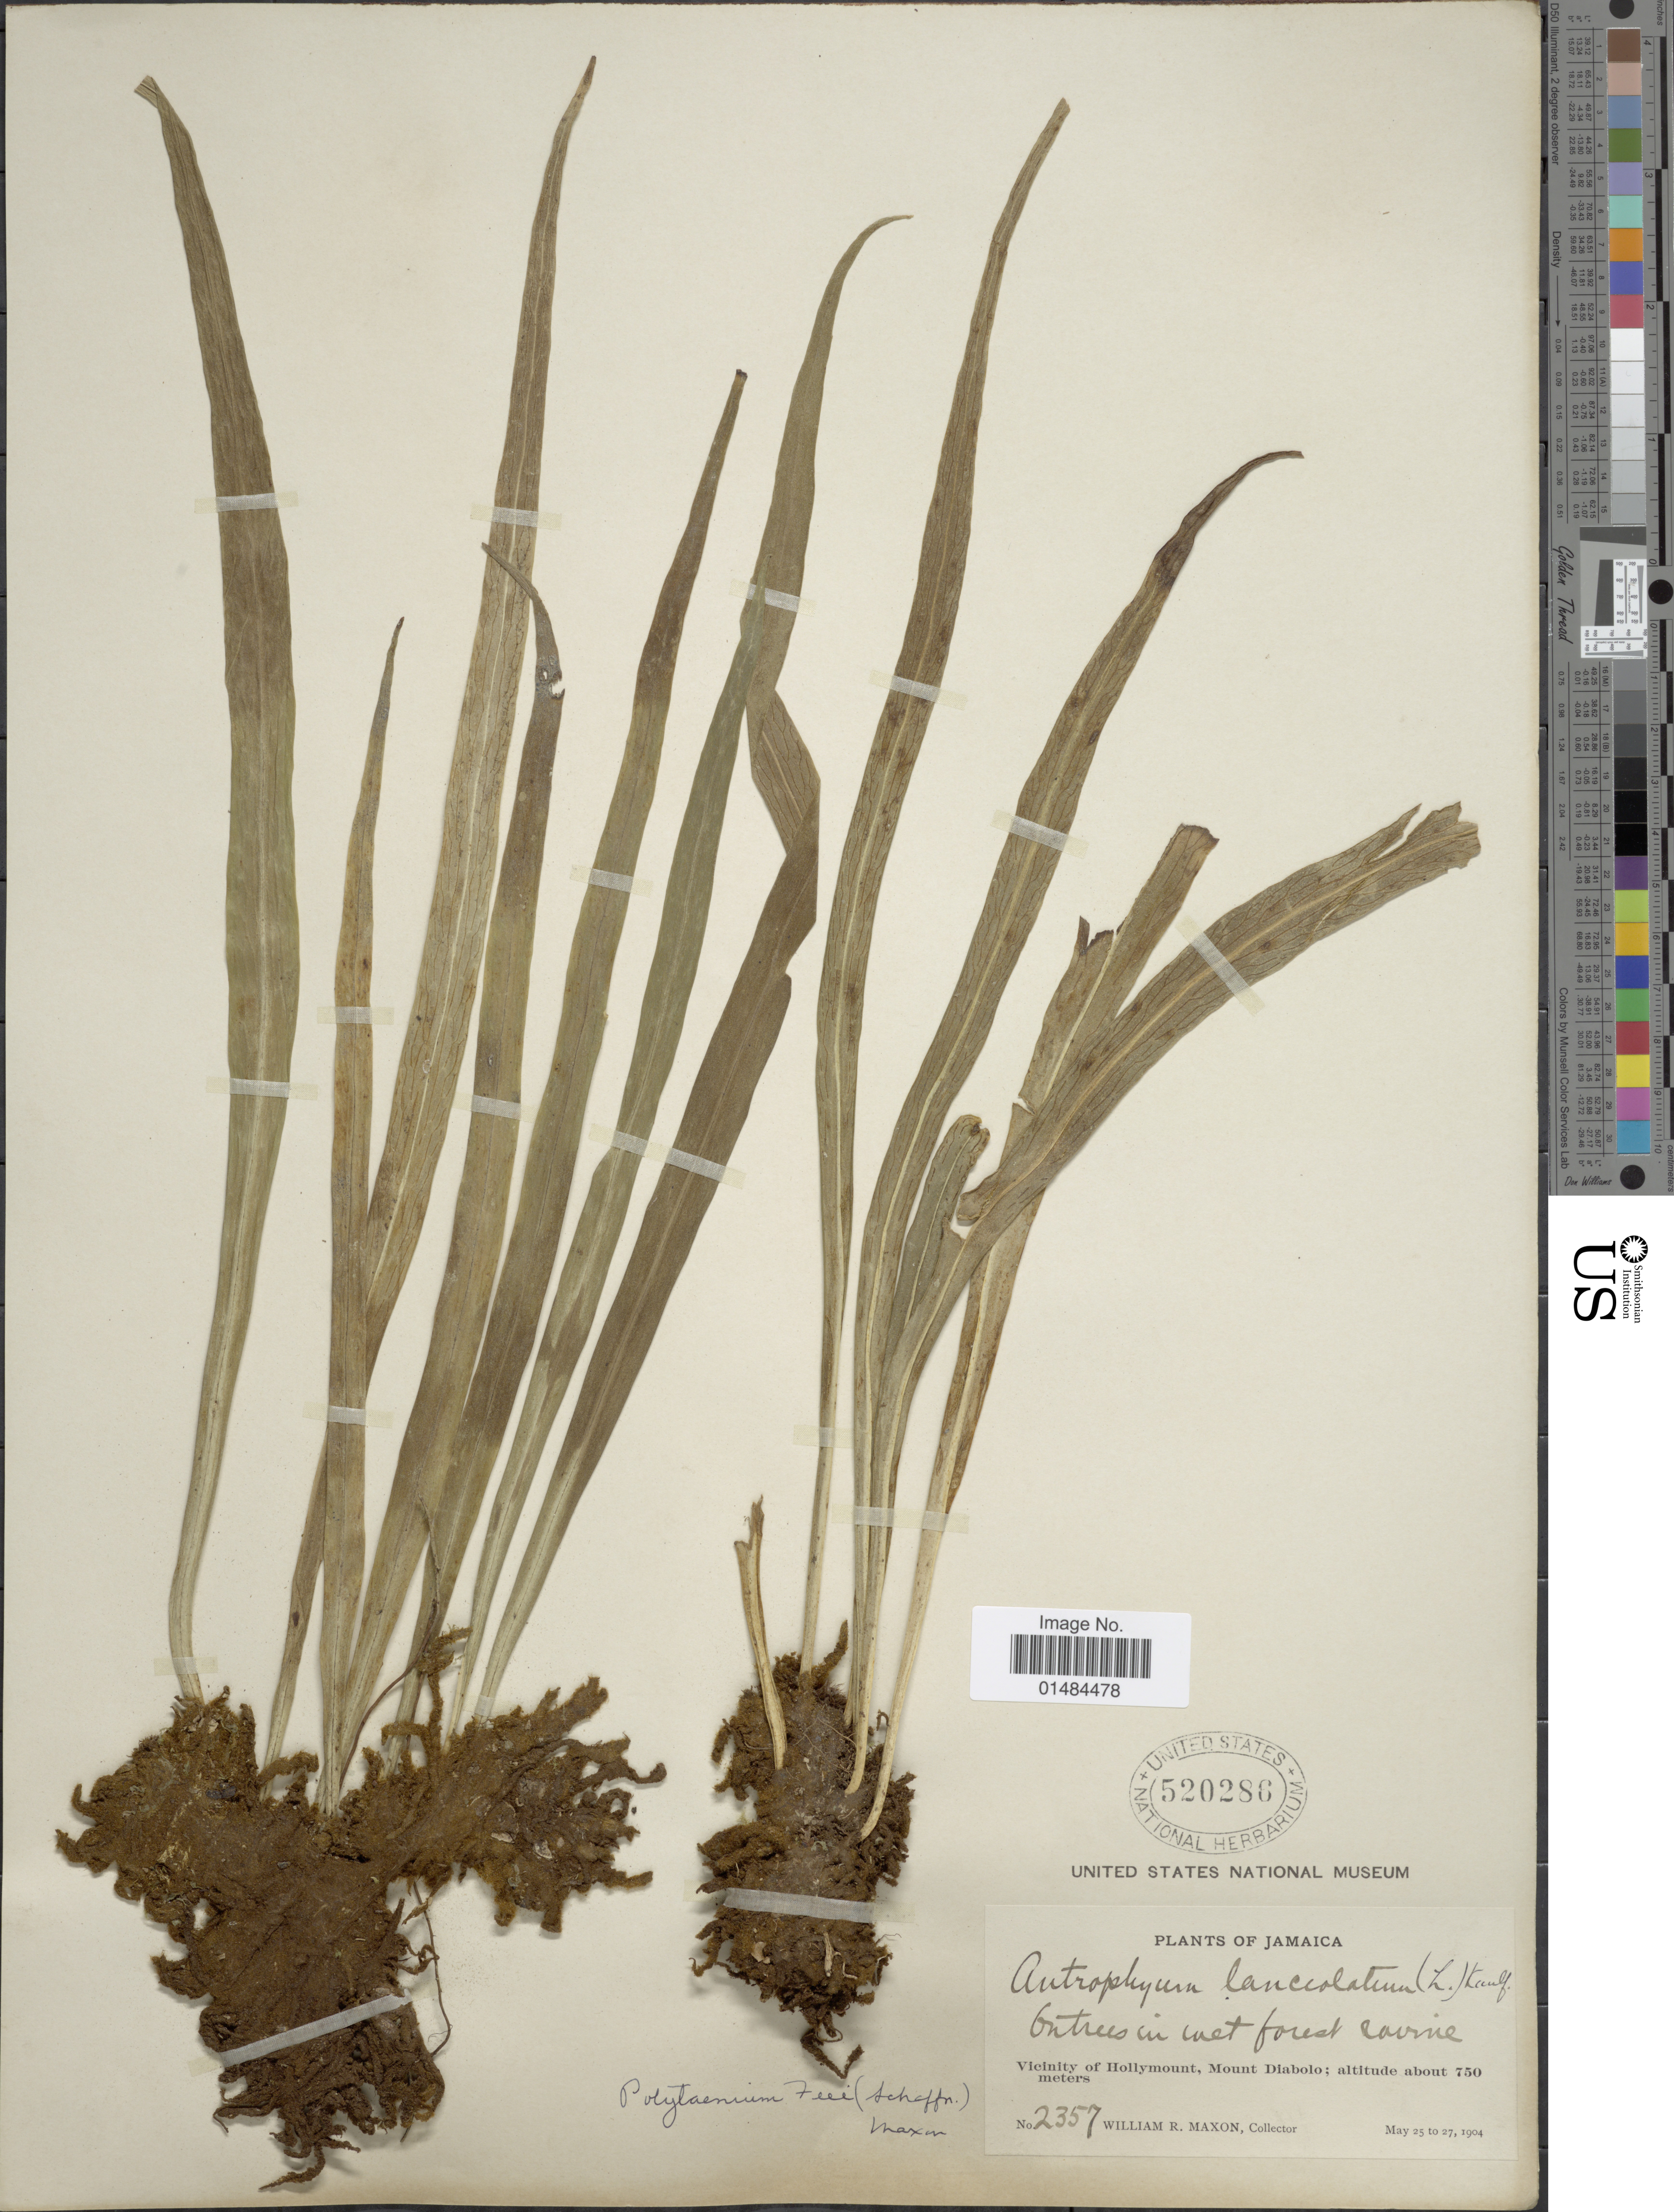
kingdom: Plantae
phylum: Tracheophyta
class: Polypodiopsida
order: Polypodiales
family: Pteridaceae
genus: Polytaenium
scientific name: Polytaenium lanceolatum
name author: (L.) Desv.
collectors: W. R. Maxon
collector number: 2357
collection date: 1904-05-25/1904-05-27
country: Jamaica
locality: Vicinity of Hollymount, Mount Diabolo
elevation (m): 750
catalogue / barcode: US 520286